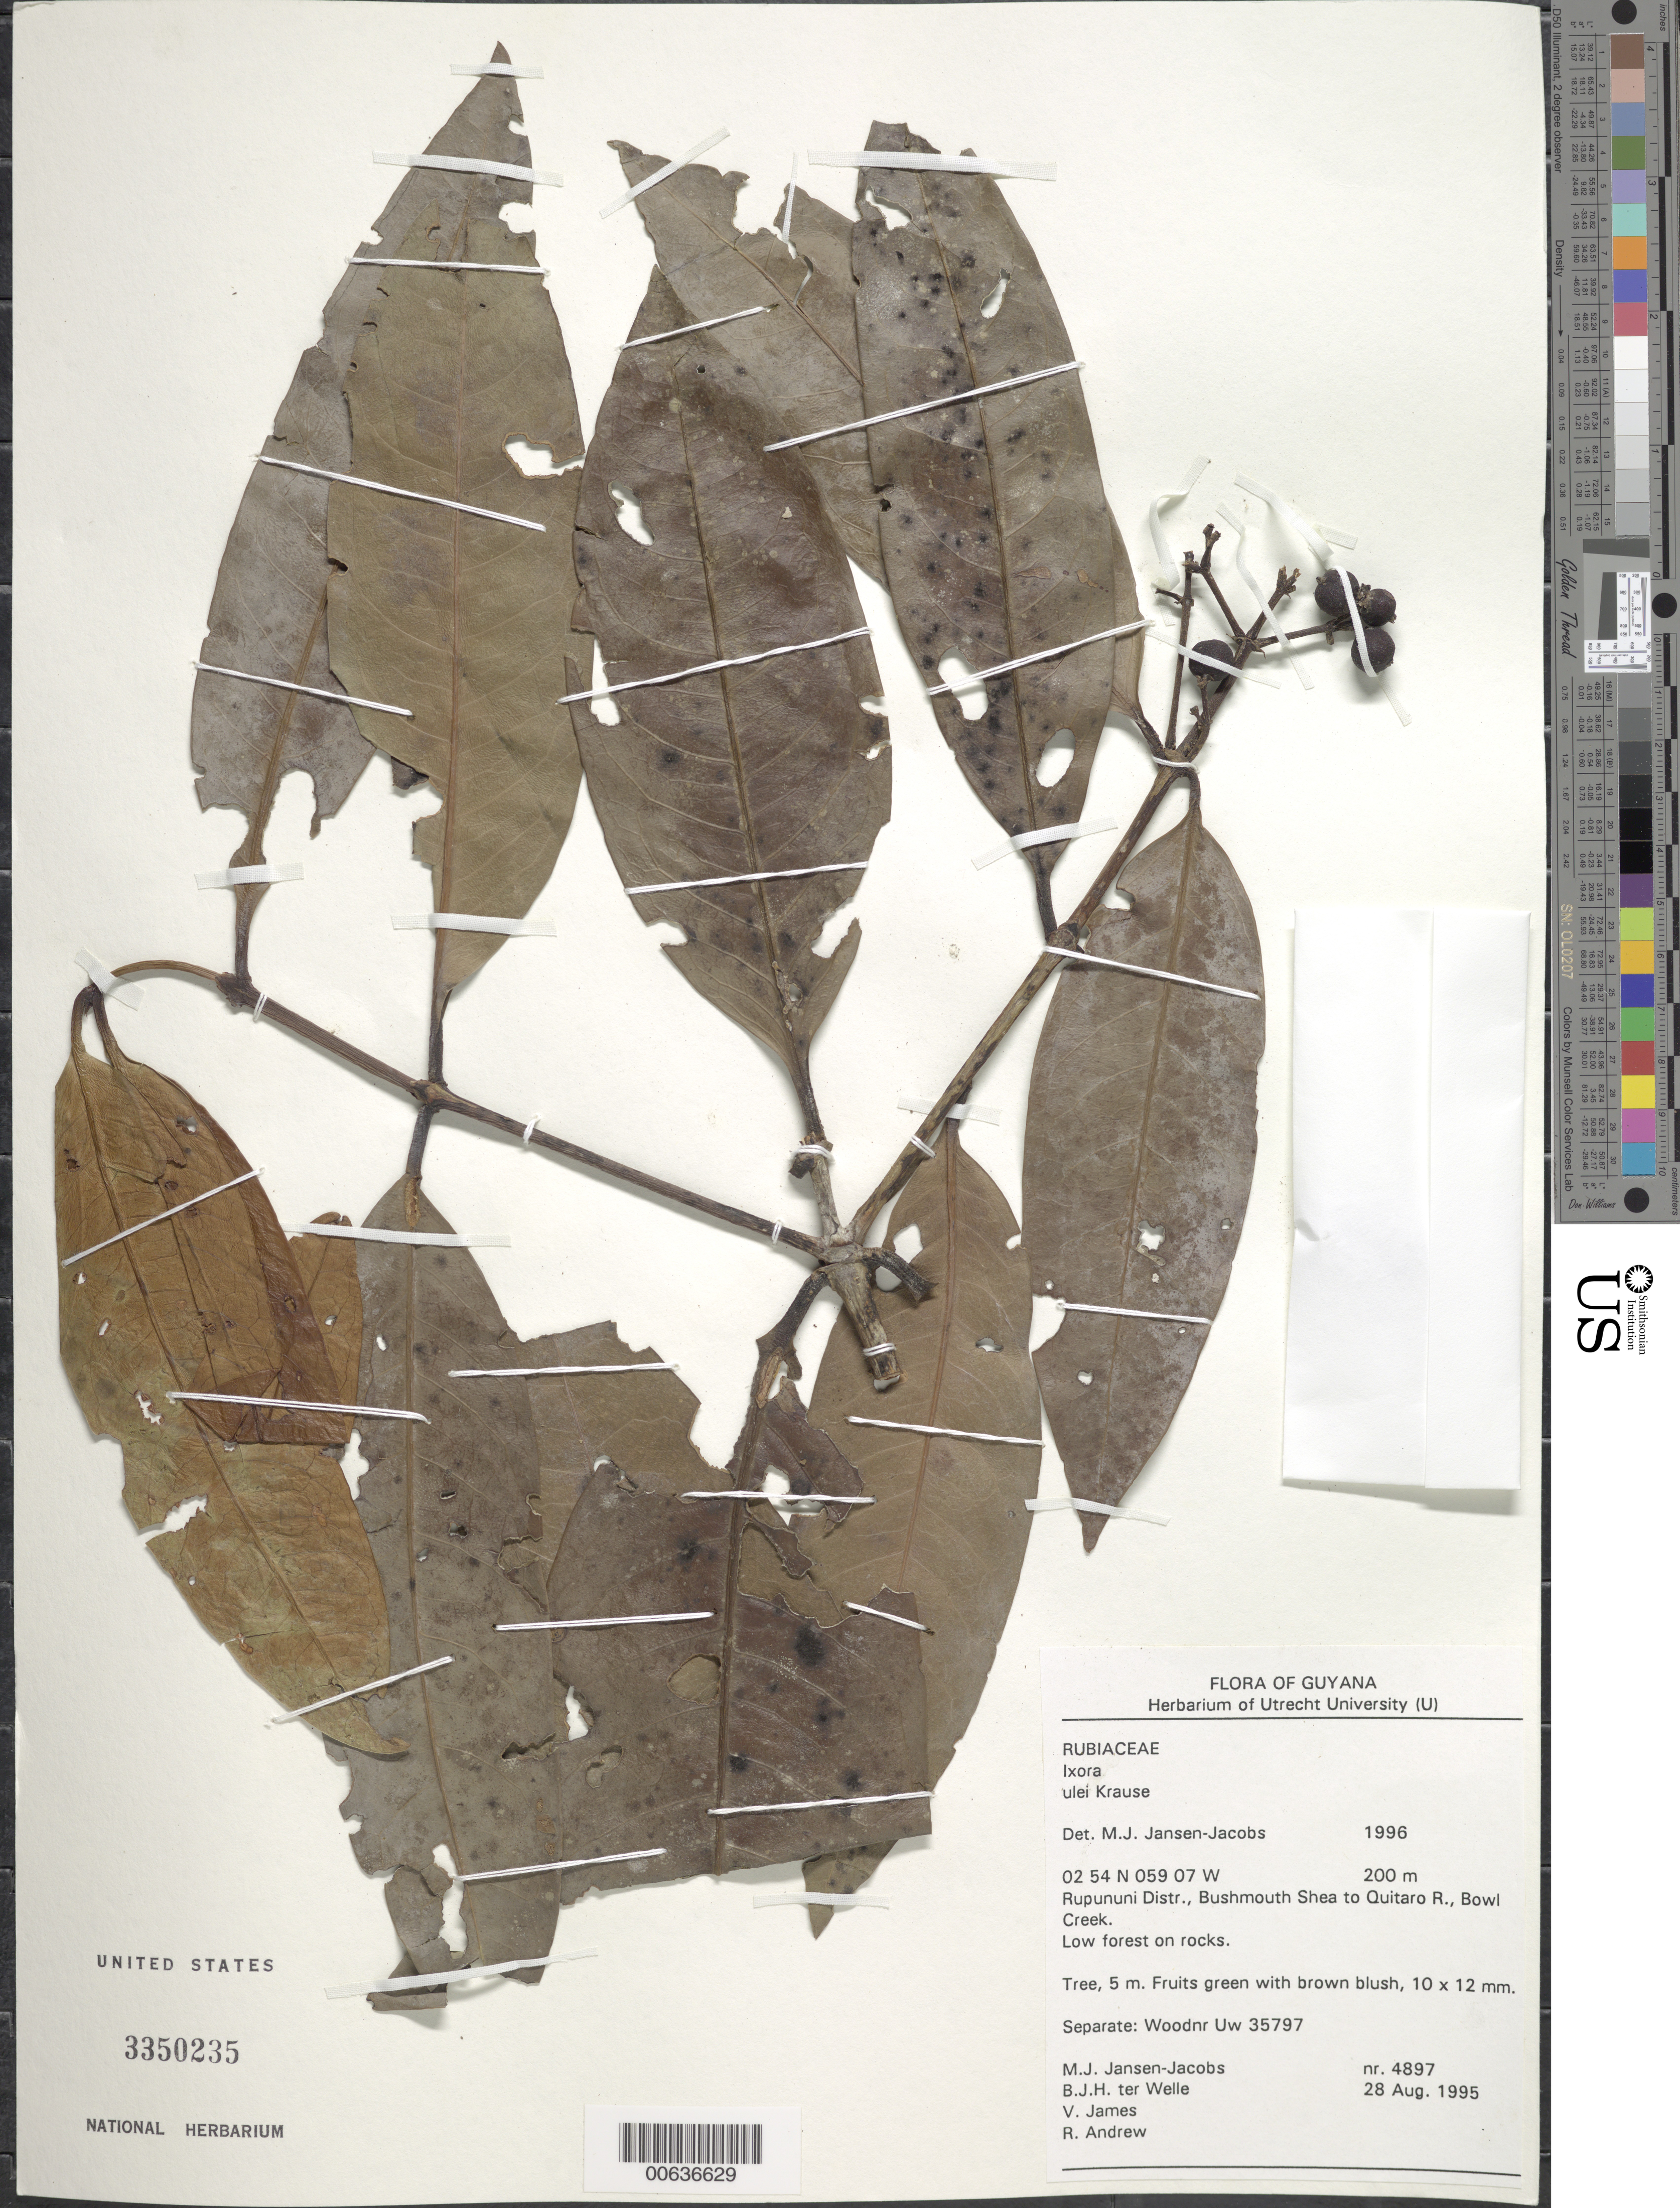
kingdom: Plantae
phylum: Tracheophyta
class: Magnoliopsida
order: Gentianales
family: Rubiaceae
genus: Ixora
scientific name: Ixora ulei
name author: K. Krause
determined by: Jansen-Jacobs, M. J., (U), Nationaal Herbarium Nederland, Utrecht University branch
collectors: M. J. Jansen-Jacobs, B. Welle, V. James & R. Andrew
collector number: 4897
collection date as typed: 28-Aug-95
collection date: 1995-08-28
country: Guyana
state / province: U. Takutu-U. Essequibo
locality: Bowl Creek, Bushmouth, Shea to Quitaro River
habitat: Low forest on rocks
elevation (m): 200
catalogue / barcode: US 3350235